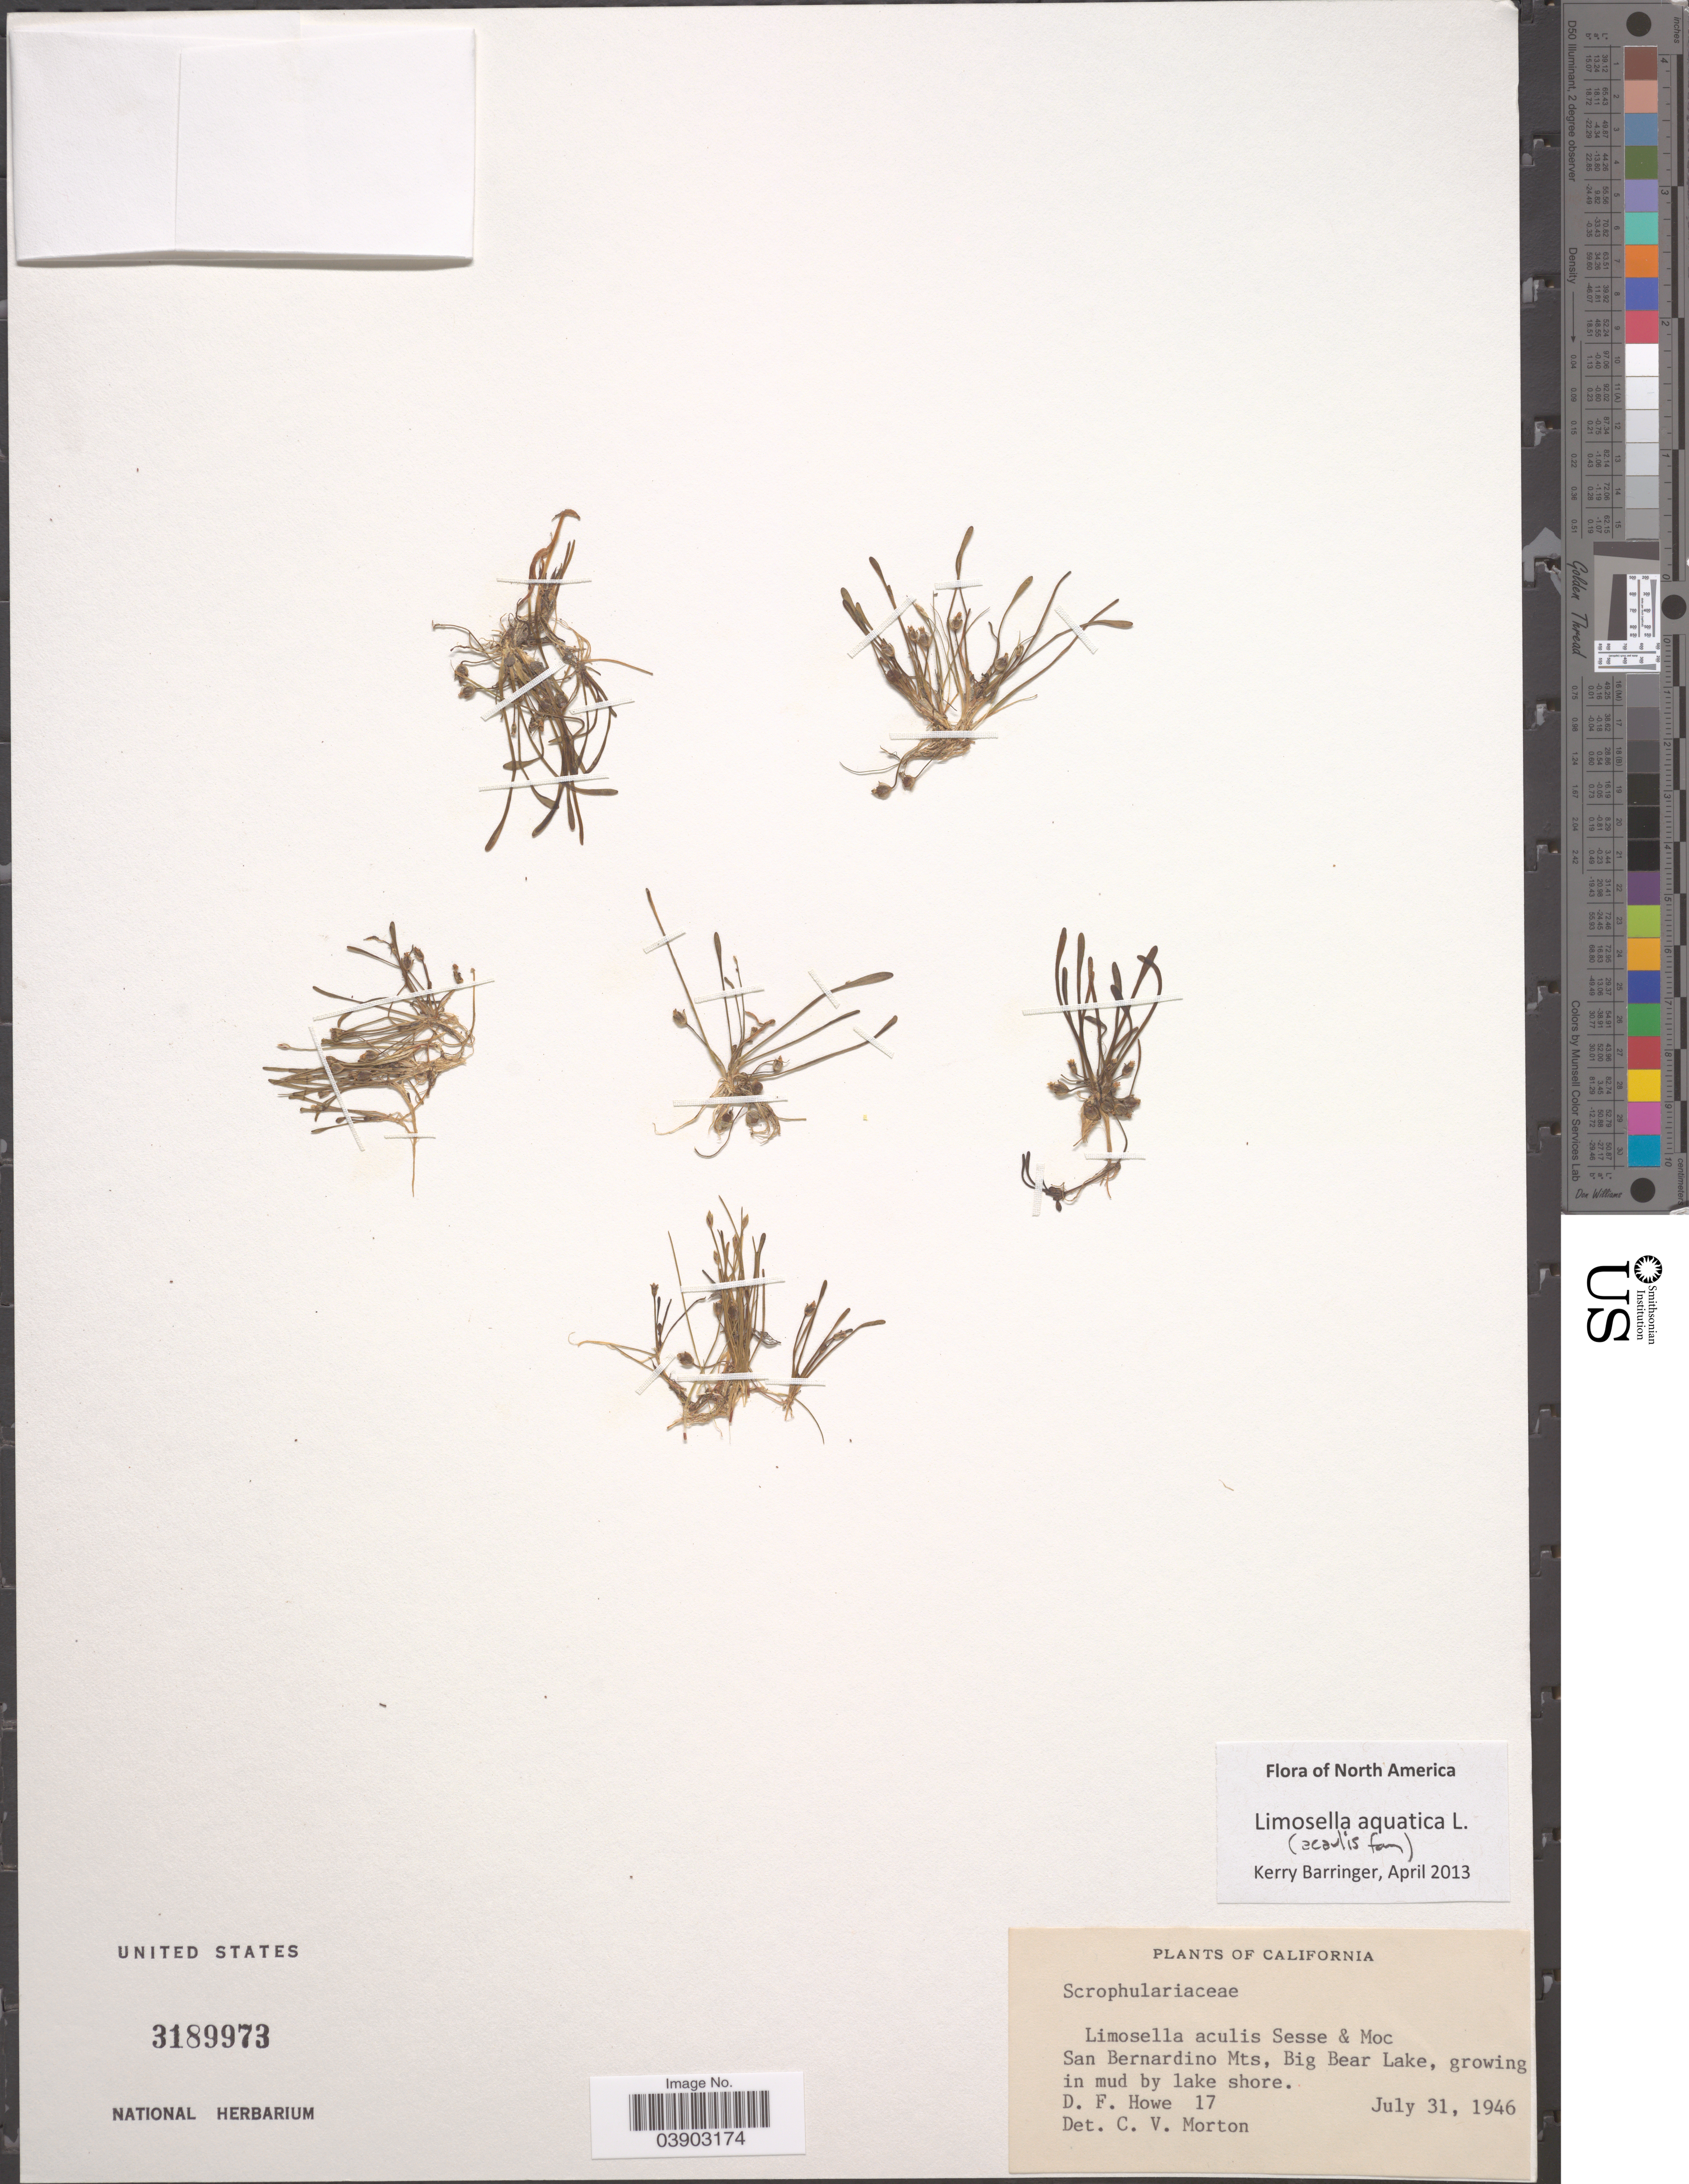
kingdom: Plantae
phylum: Tracheophyta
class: Magnoliopsida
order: Lamiales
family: Scrophulariaceae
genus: Limosella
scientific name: Limosella acaulis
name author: Sessé & Moc.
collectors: D. Howe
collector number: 17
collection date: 1946-07-31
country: United States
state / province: California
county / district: San Bernardino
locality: San Bernardino Mts, Big Bear Lake.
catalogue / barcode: US 3189973